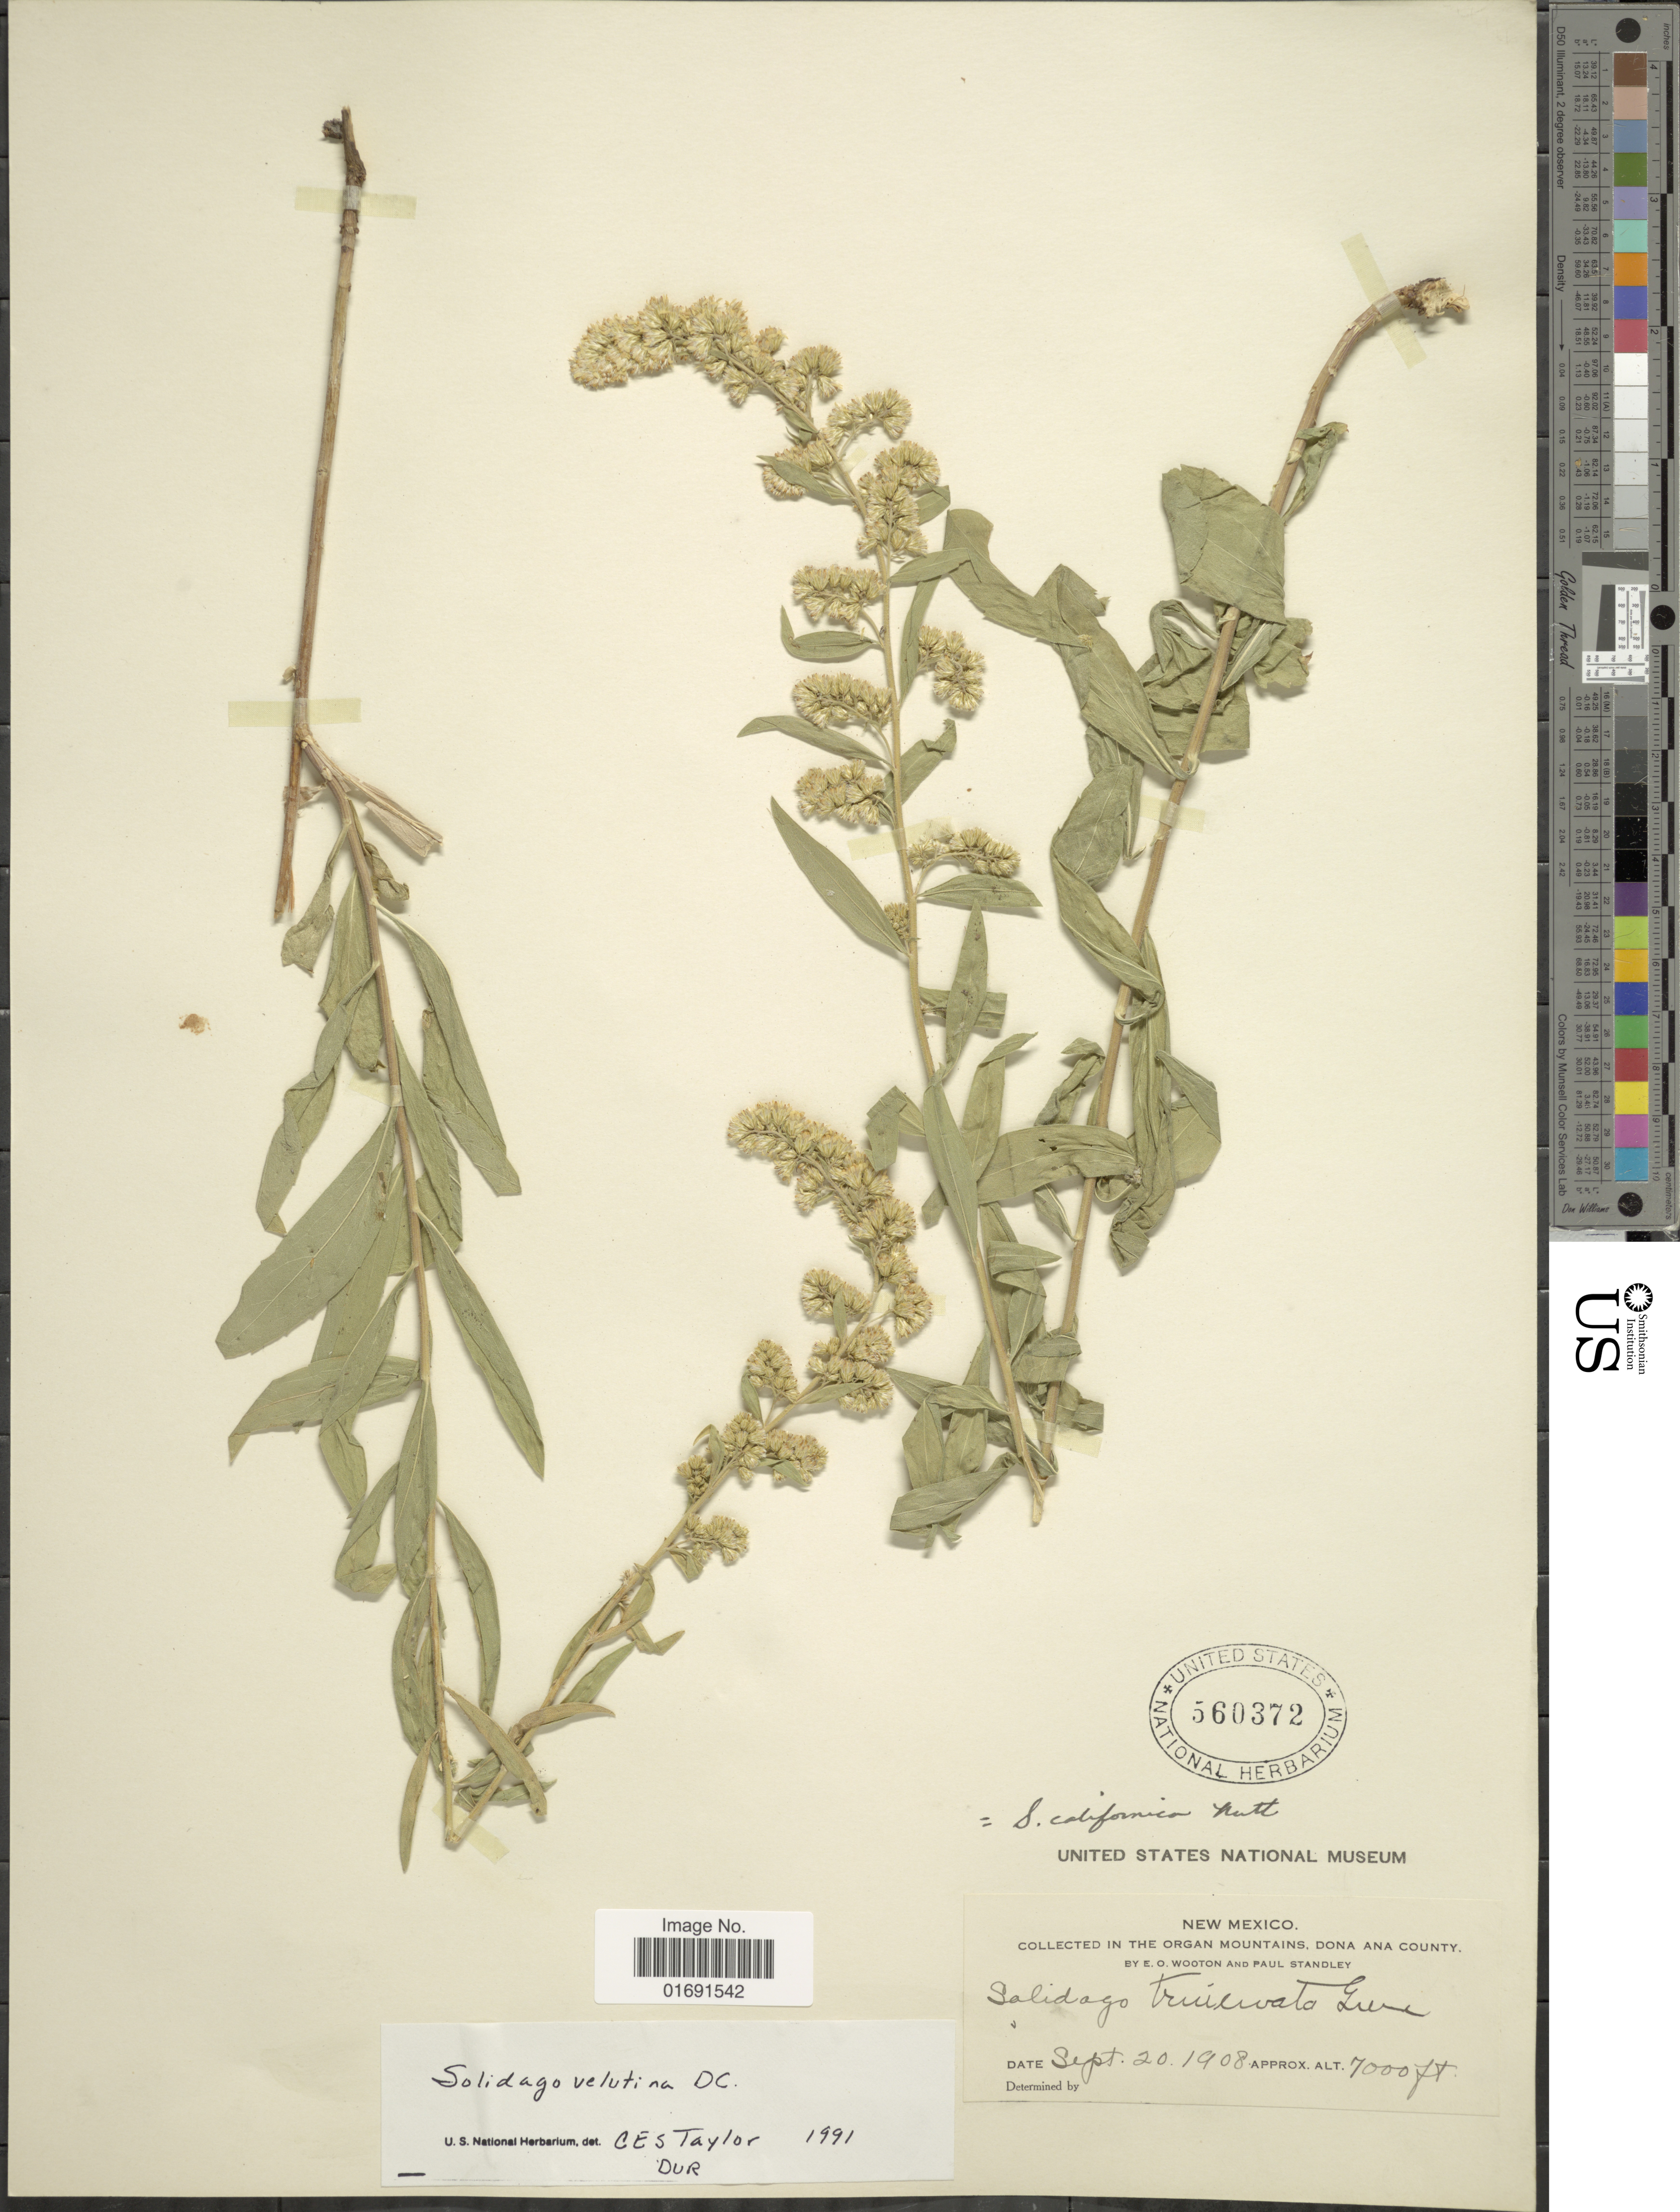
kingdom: Plantae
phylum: Tracheophyta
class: Magnoliopsida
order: Asterales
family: Asteraceae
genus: Solidago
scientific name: Solidago velutina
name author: DC.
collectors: E. O. Wooton & P. C. Standley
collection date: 1908-09-20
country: United States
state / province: New Mexico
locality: Organ Mountains, Dona Ana County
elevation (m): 2134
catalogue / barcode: US 560372